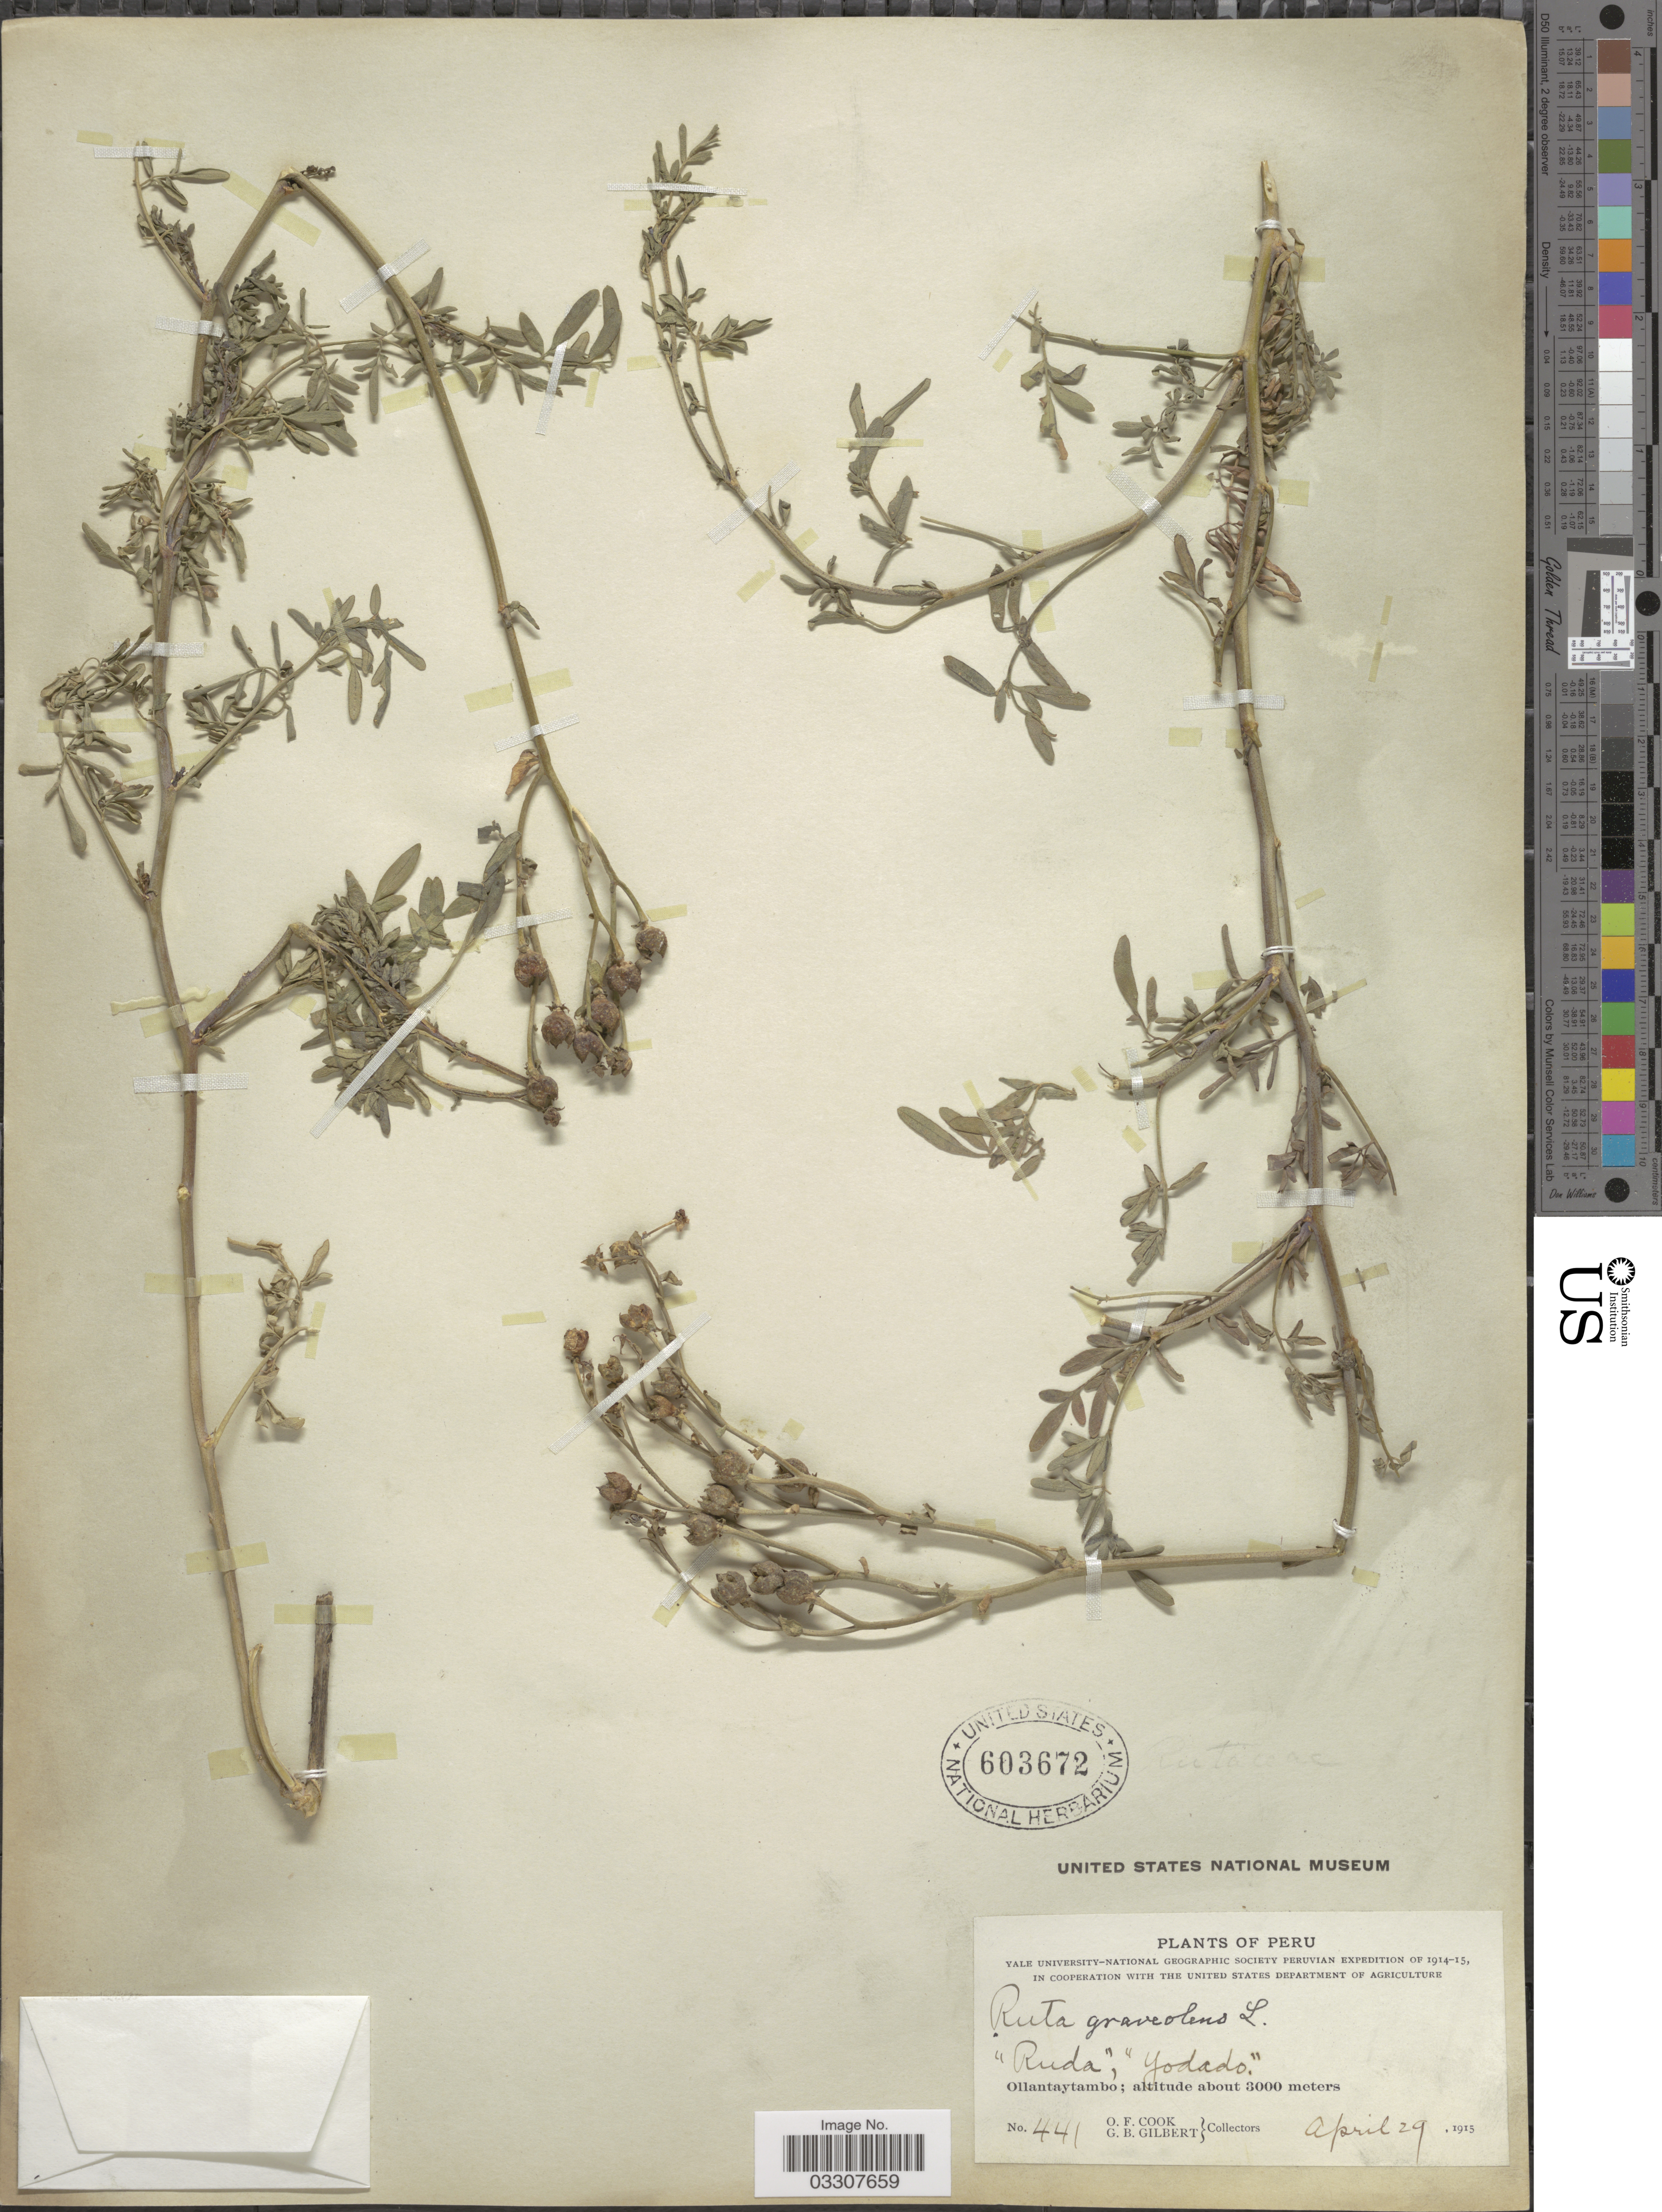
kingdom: Plantae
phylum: Tracheophyta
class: Magnoliopsida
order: Sapindales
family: Rutaceae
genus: Ruta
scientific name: Ruta chalepensis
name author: L.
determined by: Strong, Mark T., (BOT), Smithsonian Institution - National Museum of Natural History (UNITED STATES)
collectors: O. F. Cook & G. B. Gilbert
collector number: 441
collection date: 1915-04-29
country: Peru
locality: Ollantaytambo.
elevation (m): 3000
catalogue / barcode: US 603672